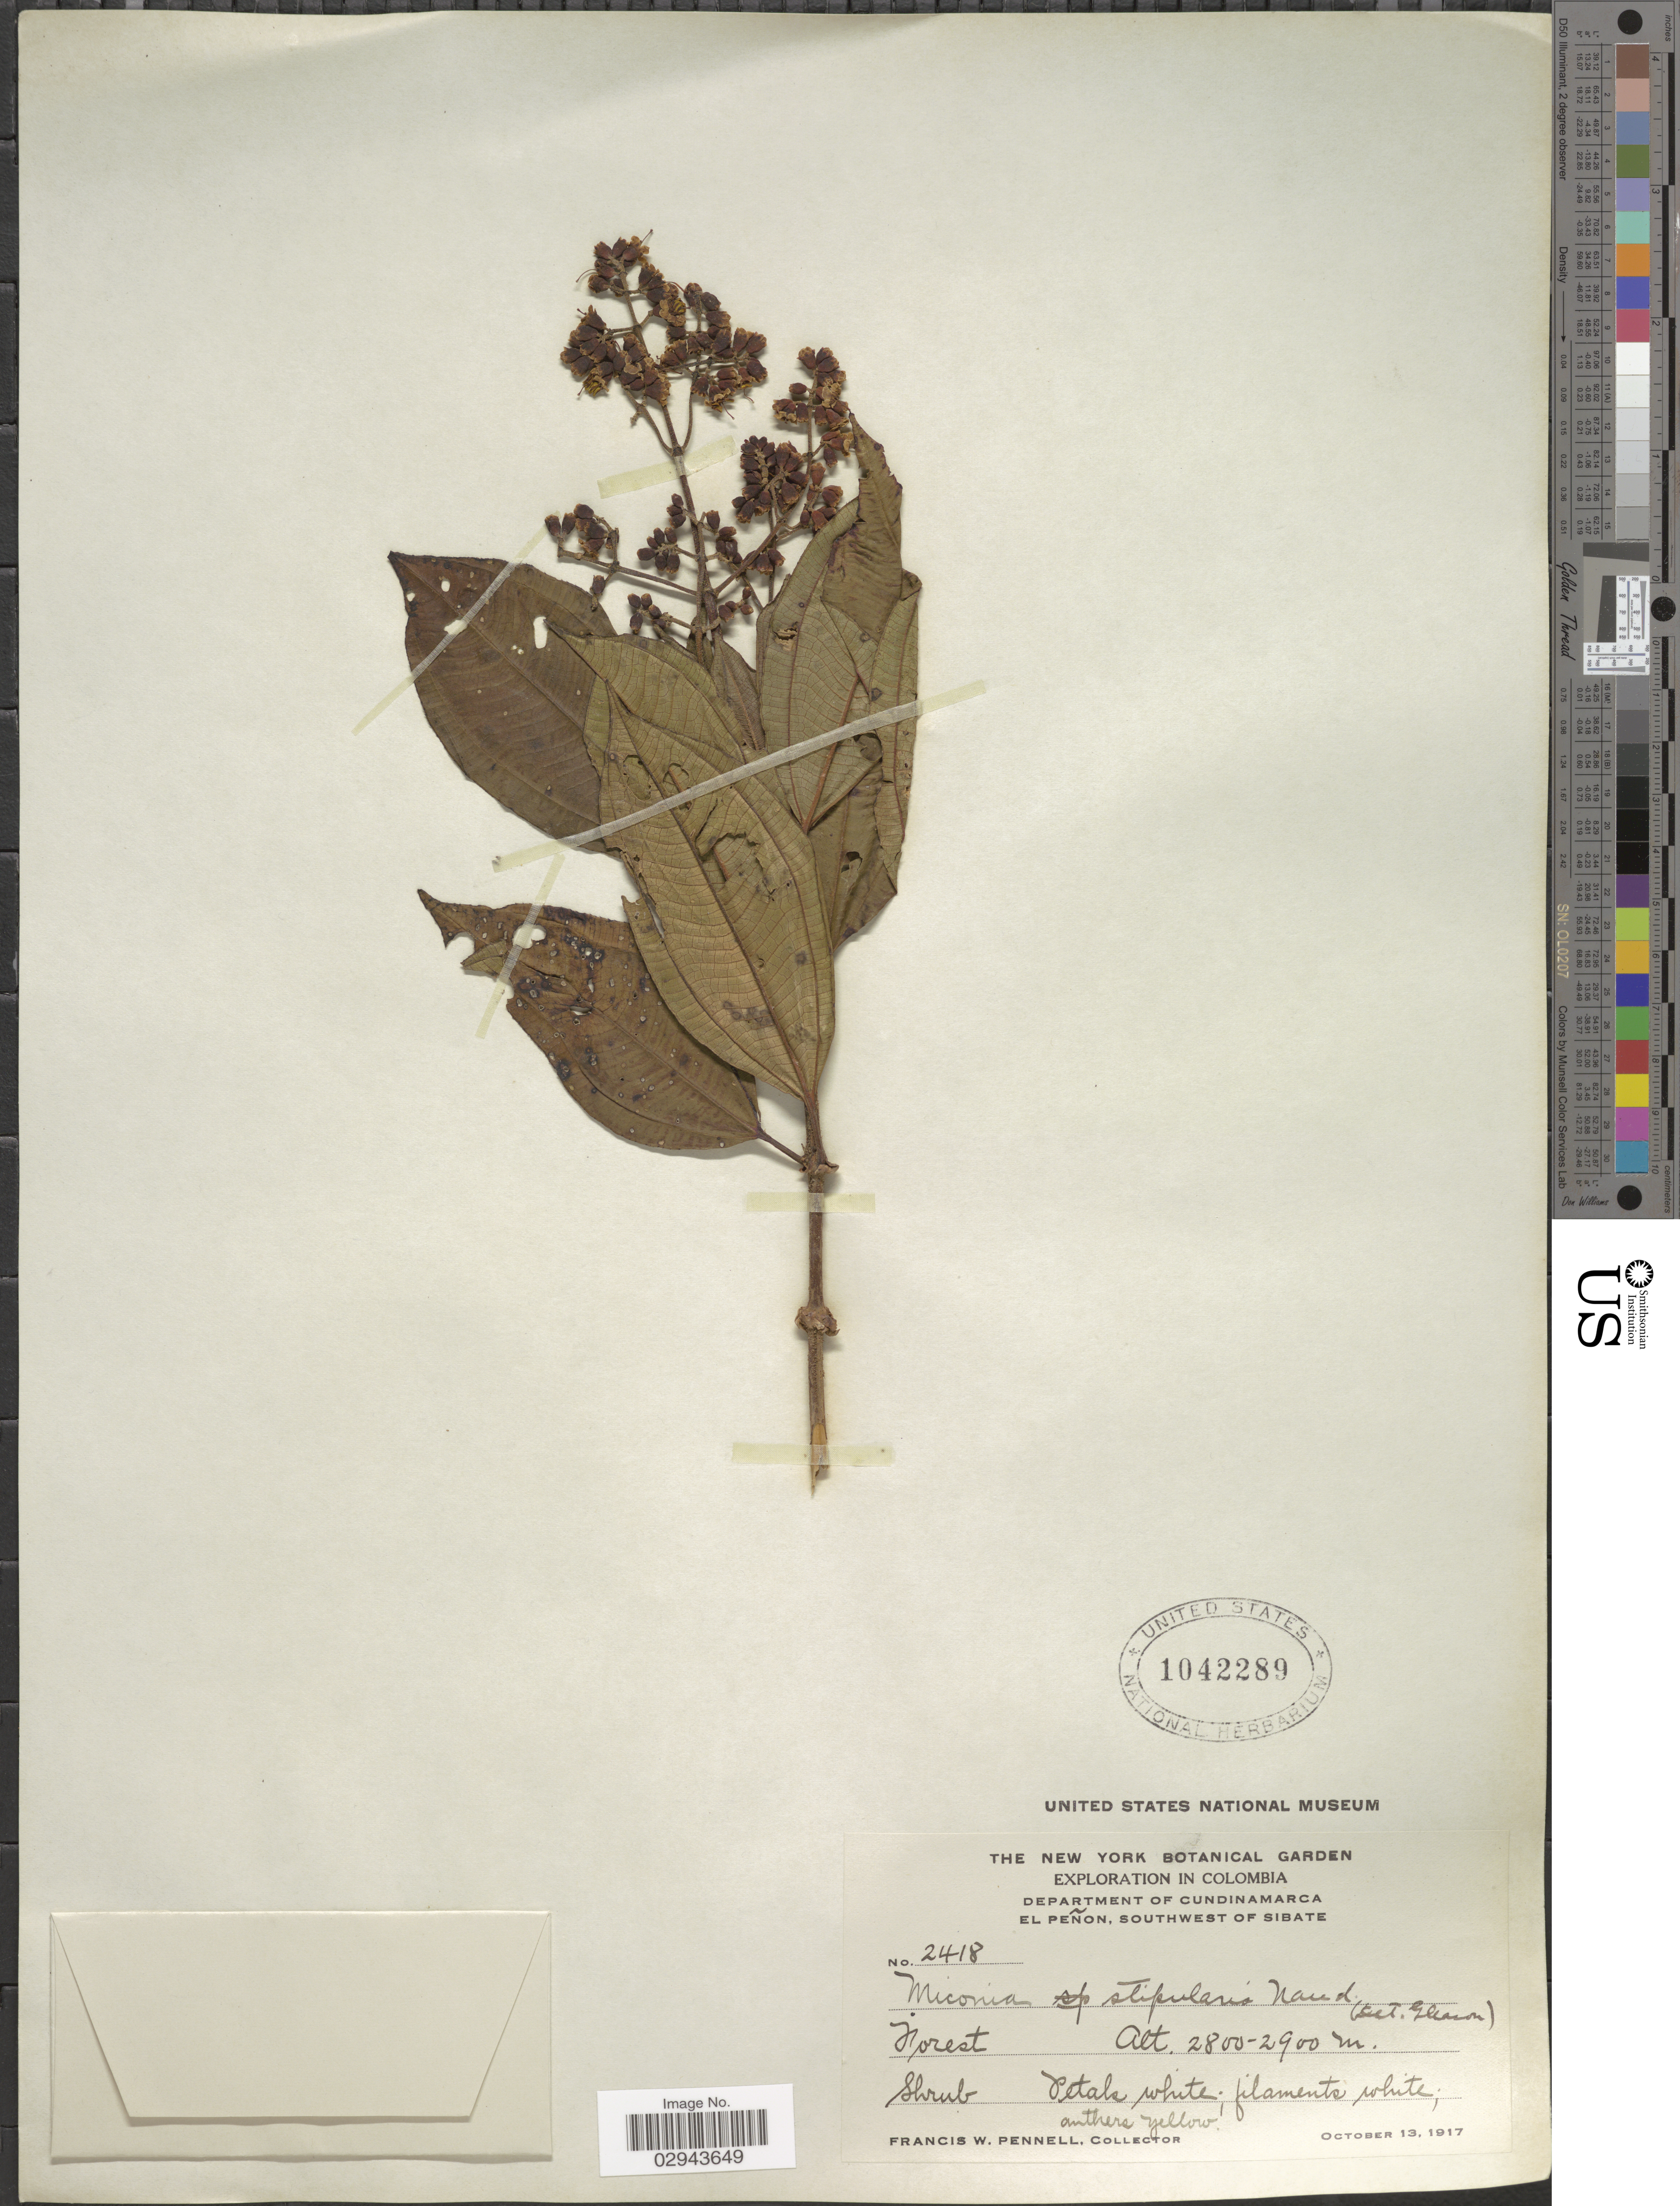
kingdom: Plantae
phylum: Tracheophyta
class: Magnoliopsida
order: Myrtales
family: Melastomataceae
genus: Miconia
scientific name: Miconia stipularis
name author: Naudin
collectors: F. W. Pennell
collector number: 2418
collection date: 1917-10-13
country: Colombia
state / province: Cundinamarca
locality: Department of Cundinamarca. El Peñon, southwest of Sibate.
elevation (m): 2800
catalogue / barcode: US 1042289